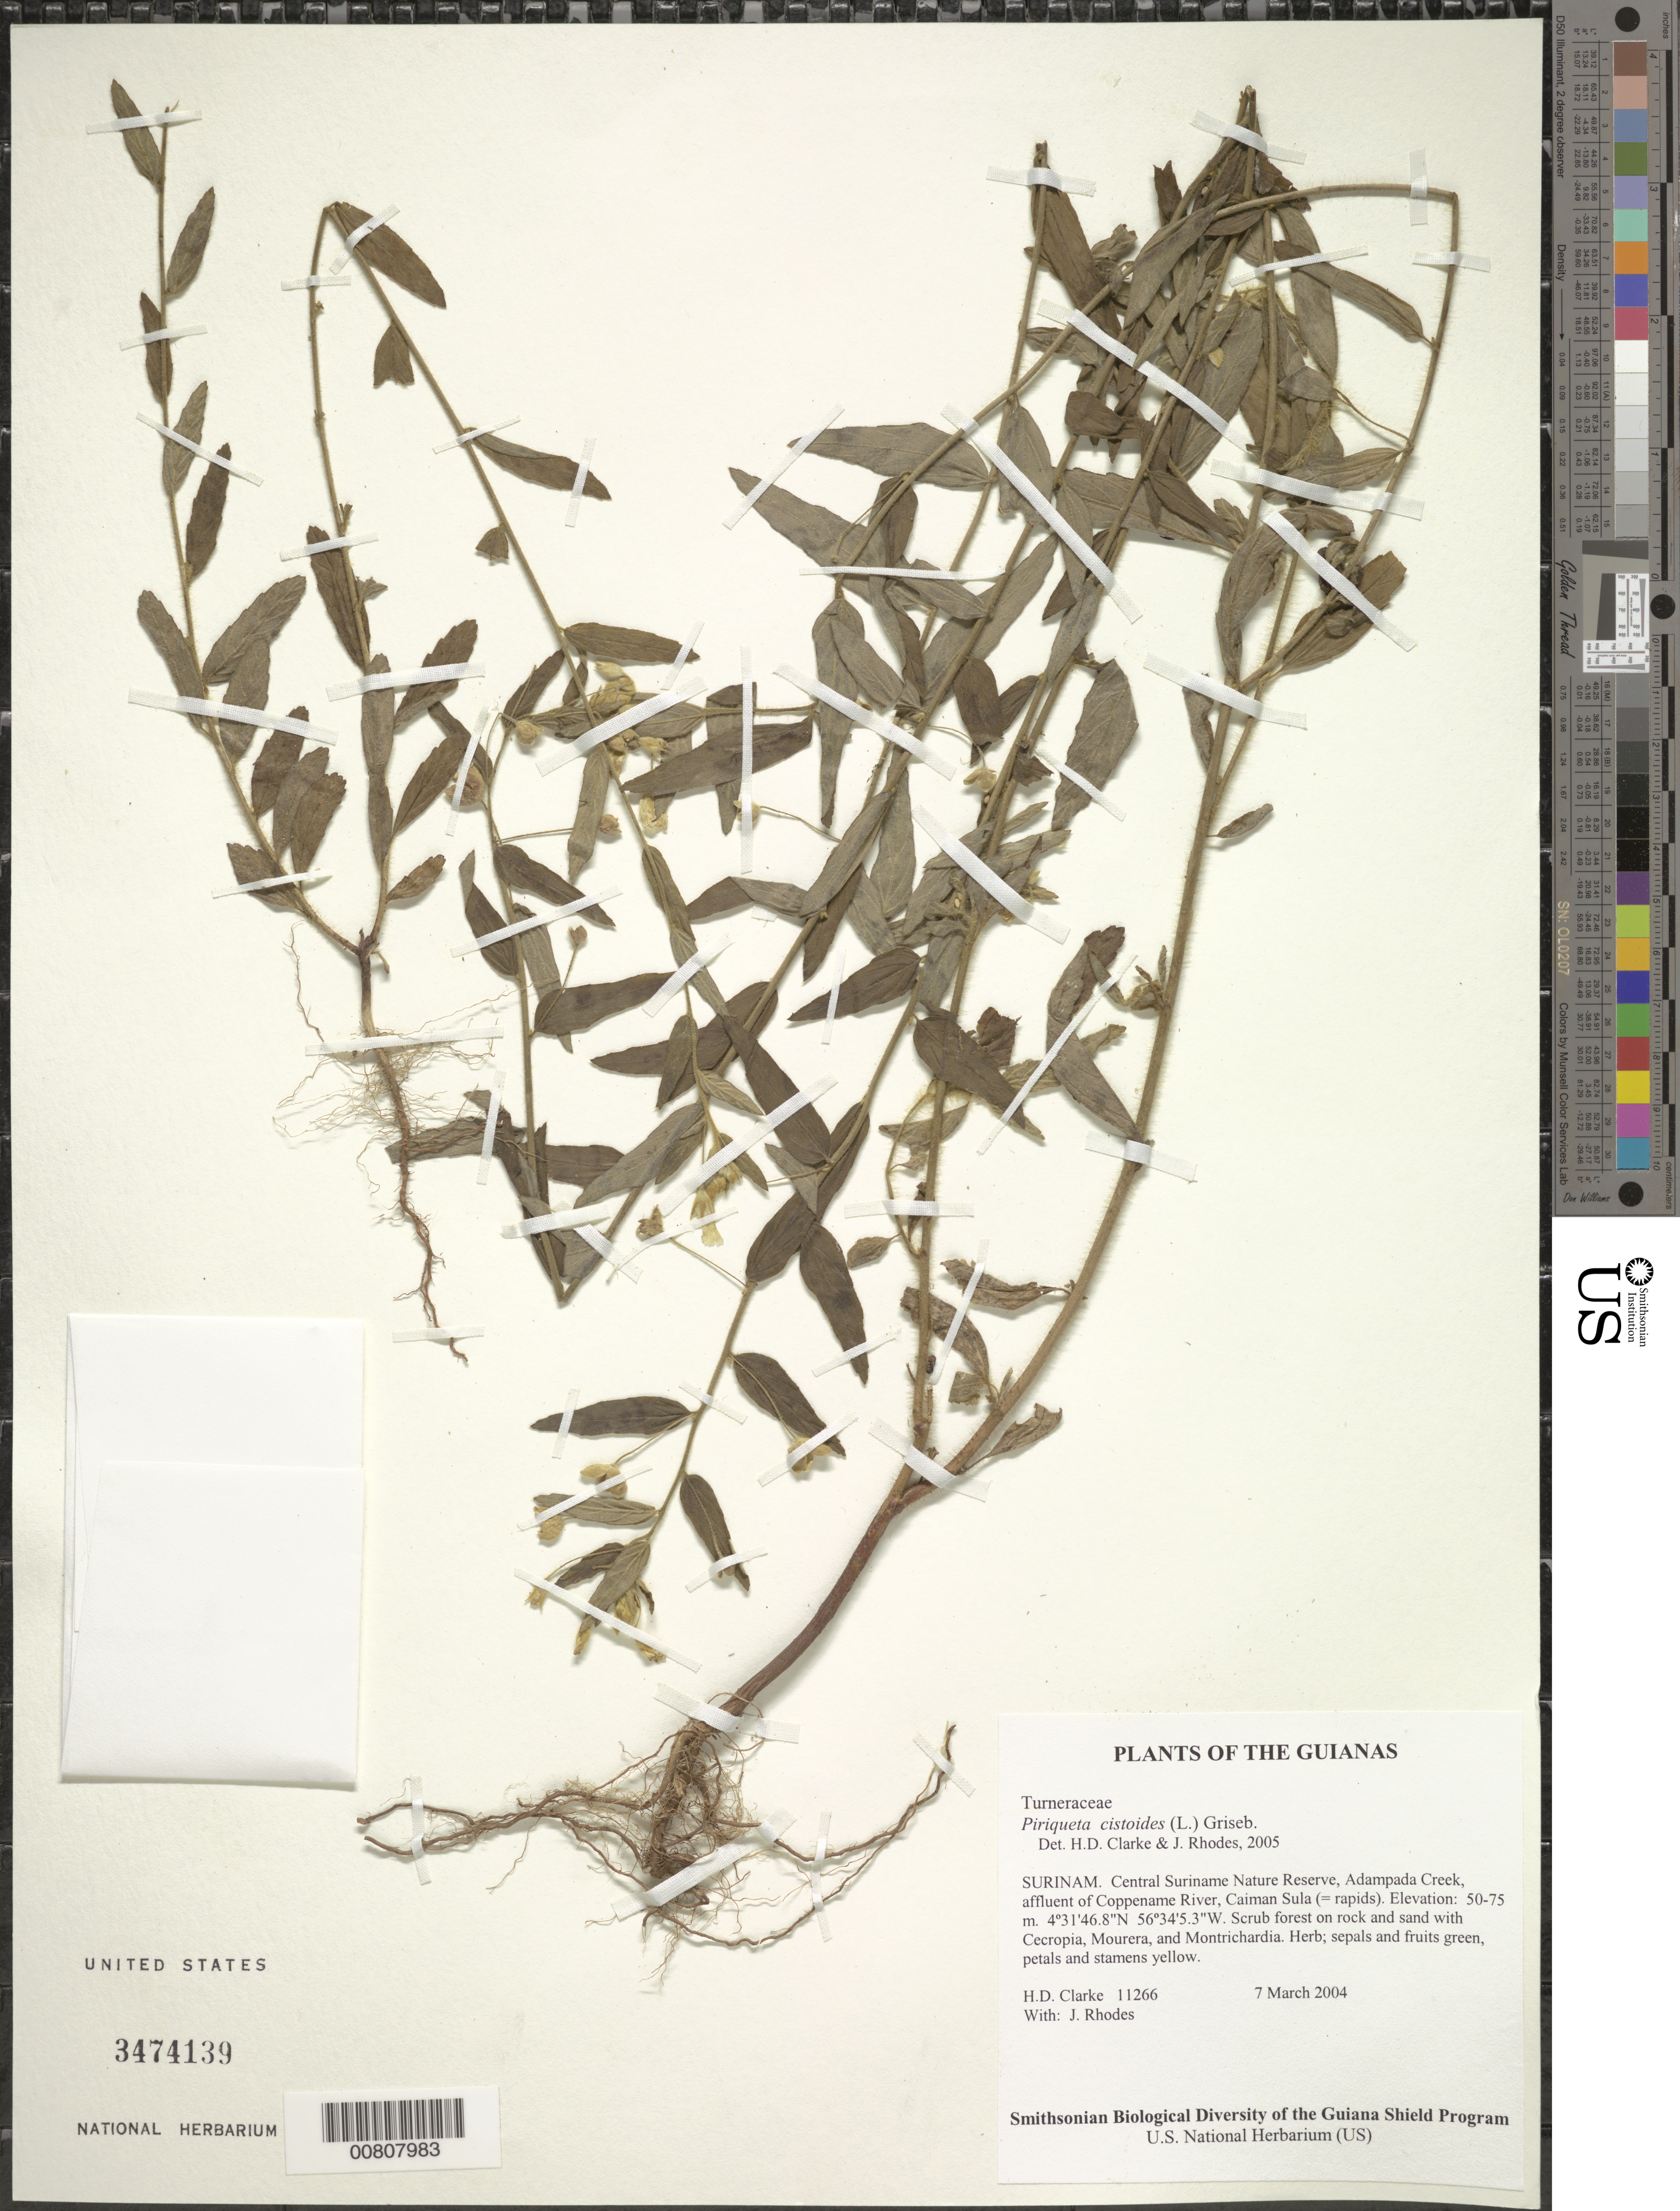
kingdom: Plantae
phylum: Tracheophyta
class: Magnoliopsida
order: Malpighiales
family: Turneraceae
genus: Piriqueta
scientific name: Piriqueta cistoides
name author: (L.) Griseb.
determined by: Clarke, H. D.; Rhodes, J.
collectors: H. D. Clarke & J. Rhodes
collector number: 11266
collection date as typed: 7 March 2004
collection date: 2004-03-07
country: Suriname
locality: Central Suriname Nature Reserve, Adampada Creek, affluent of Coppename River, Caiman Sula (= rapids)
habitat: Scrub forest on rock and sand with Cecropia, Mourera, and Montrichardia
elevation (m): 50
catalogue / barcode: US 3474139